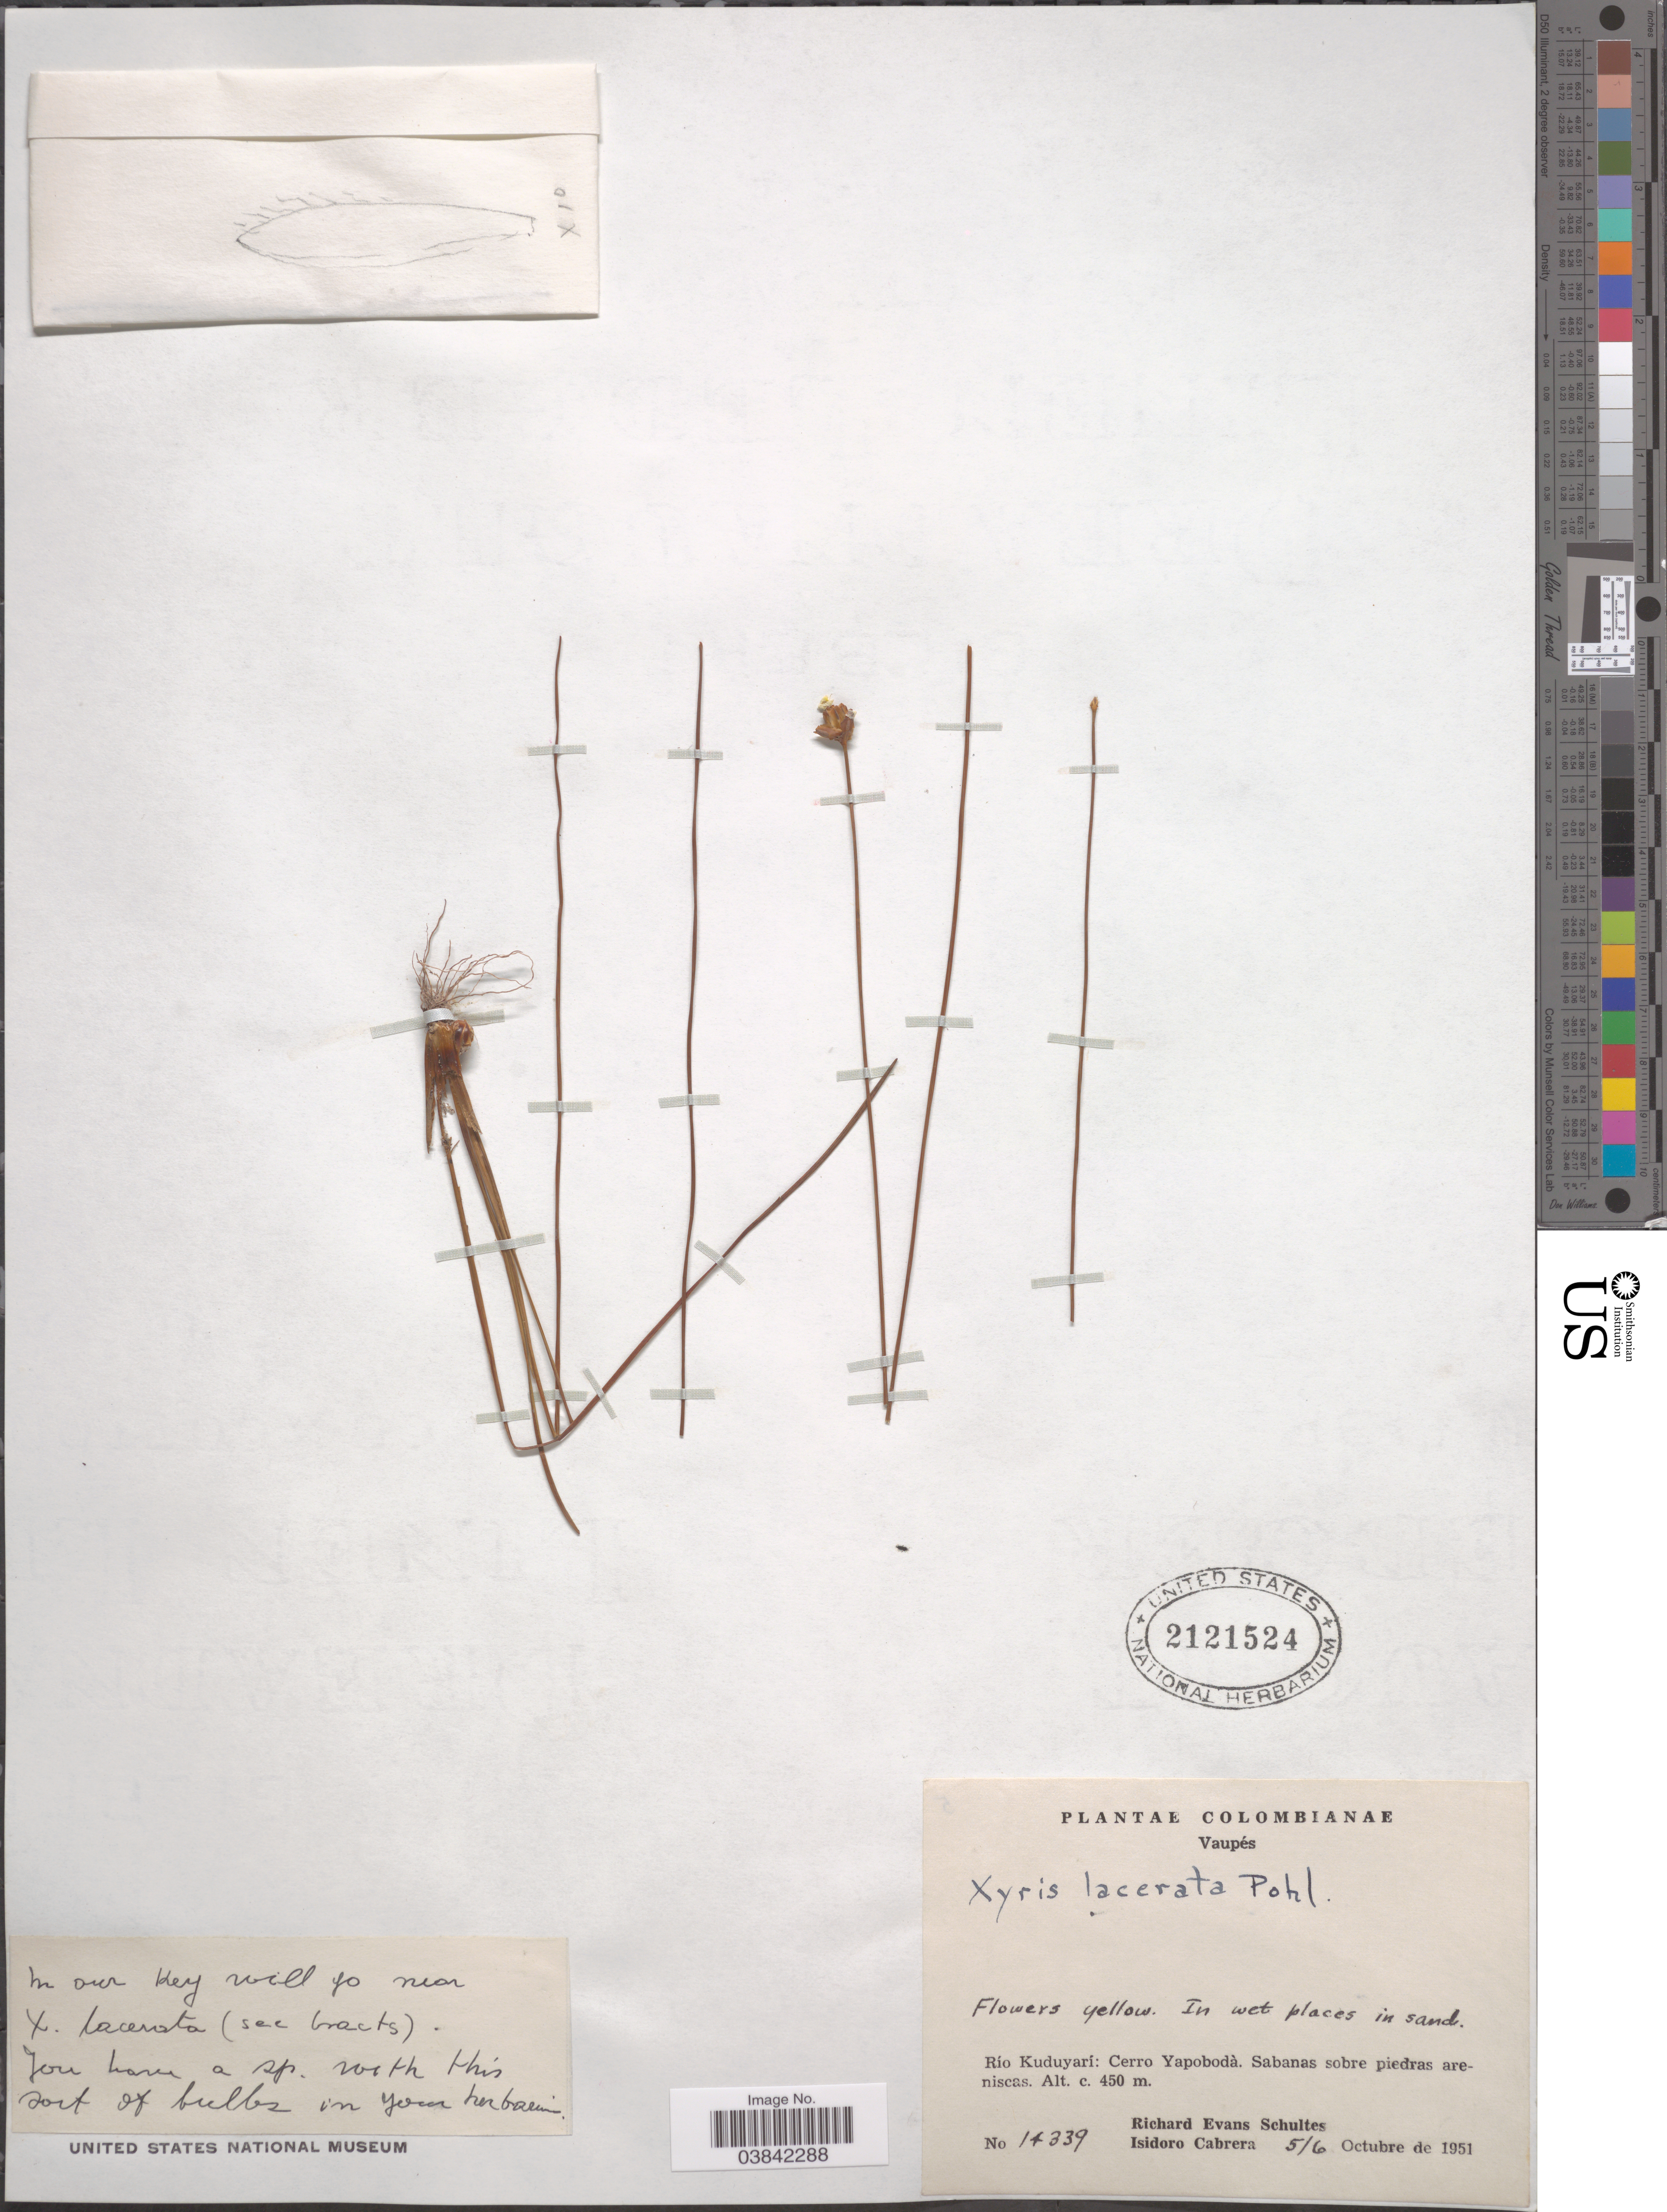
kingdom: Plantae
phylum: Tracheophyta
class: Liliopsida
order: Poales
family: Xyridaceae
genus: Xyris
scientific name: Xyris lacerata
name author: Pohl ex Seub.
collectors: R. E. Schultes & I. Cabrera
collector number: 14339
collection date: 1951-10-05/1951-10-06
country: Colombia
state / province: Vaupés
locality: Río Kuduyarí: Cerro Yapobodà.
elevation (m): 450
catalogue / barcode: US 2121524